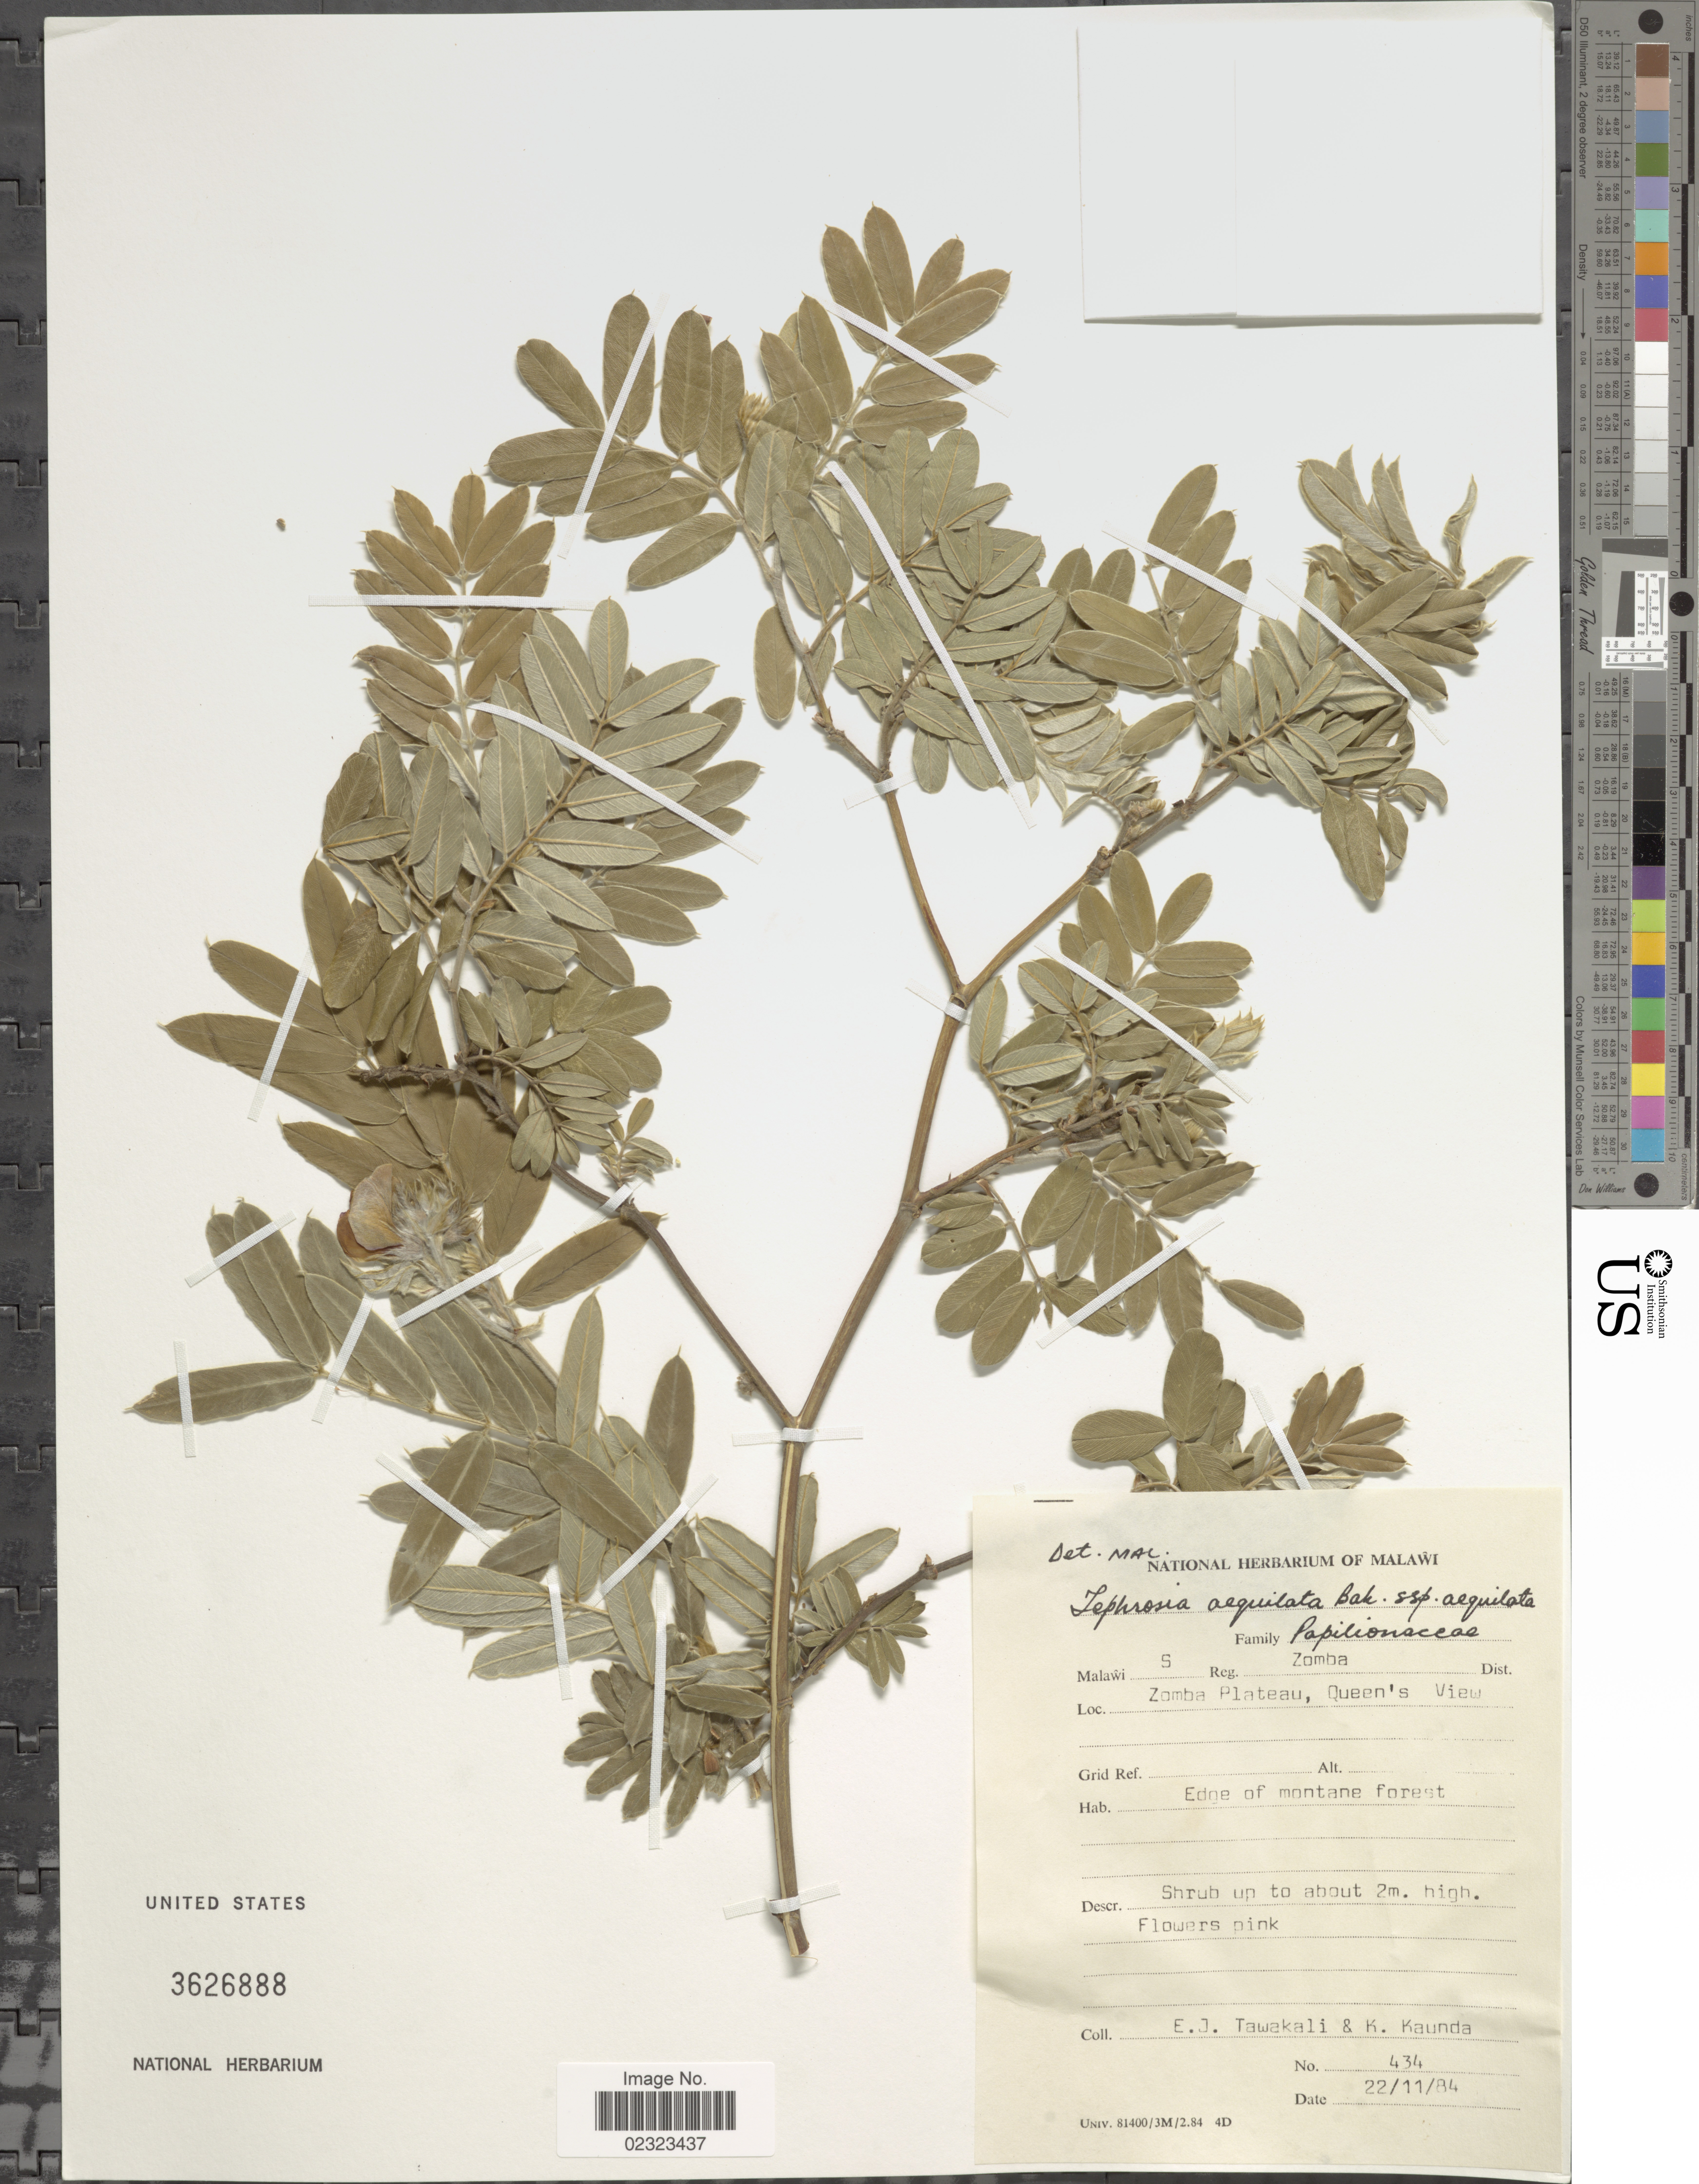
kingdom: Plantae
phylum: Tracheophyta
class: Magnoliopsida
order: Fabales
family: Fabaceae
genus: Tephrosia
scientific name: Tephrosia aequilata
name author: Baker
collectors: E. Tawakali & K. Kaunda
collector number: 434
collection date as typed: Transcribed d/m/y: 22/11/84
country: Malawi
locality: S. Reg. Zomba Dist., Zomba Plateau, Queen's View, edge of montane forest.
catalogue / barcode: US 3626888